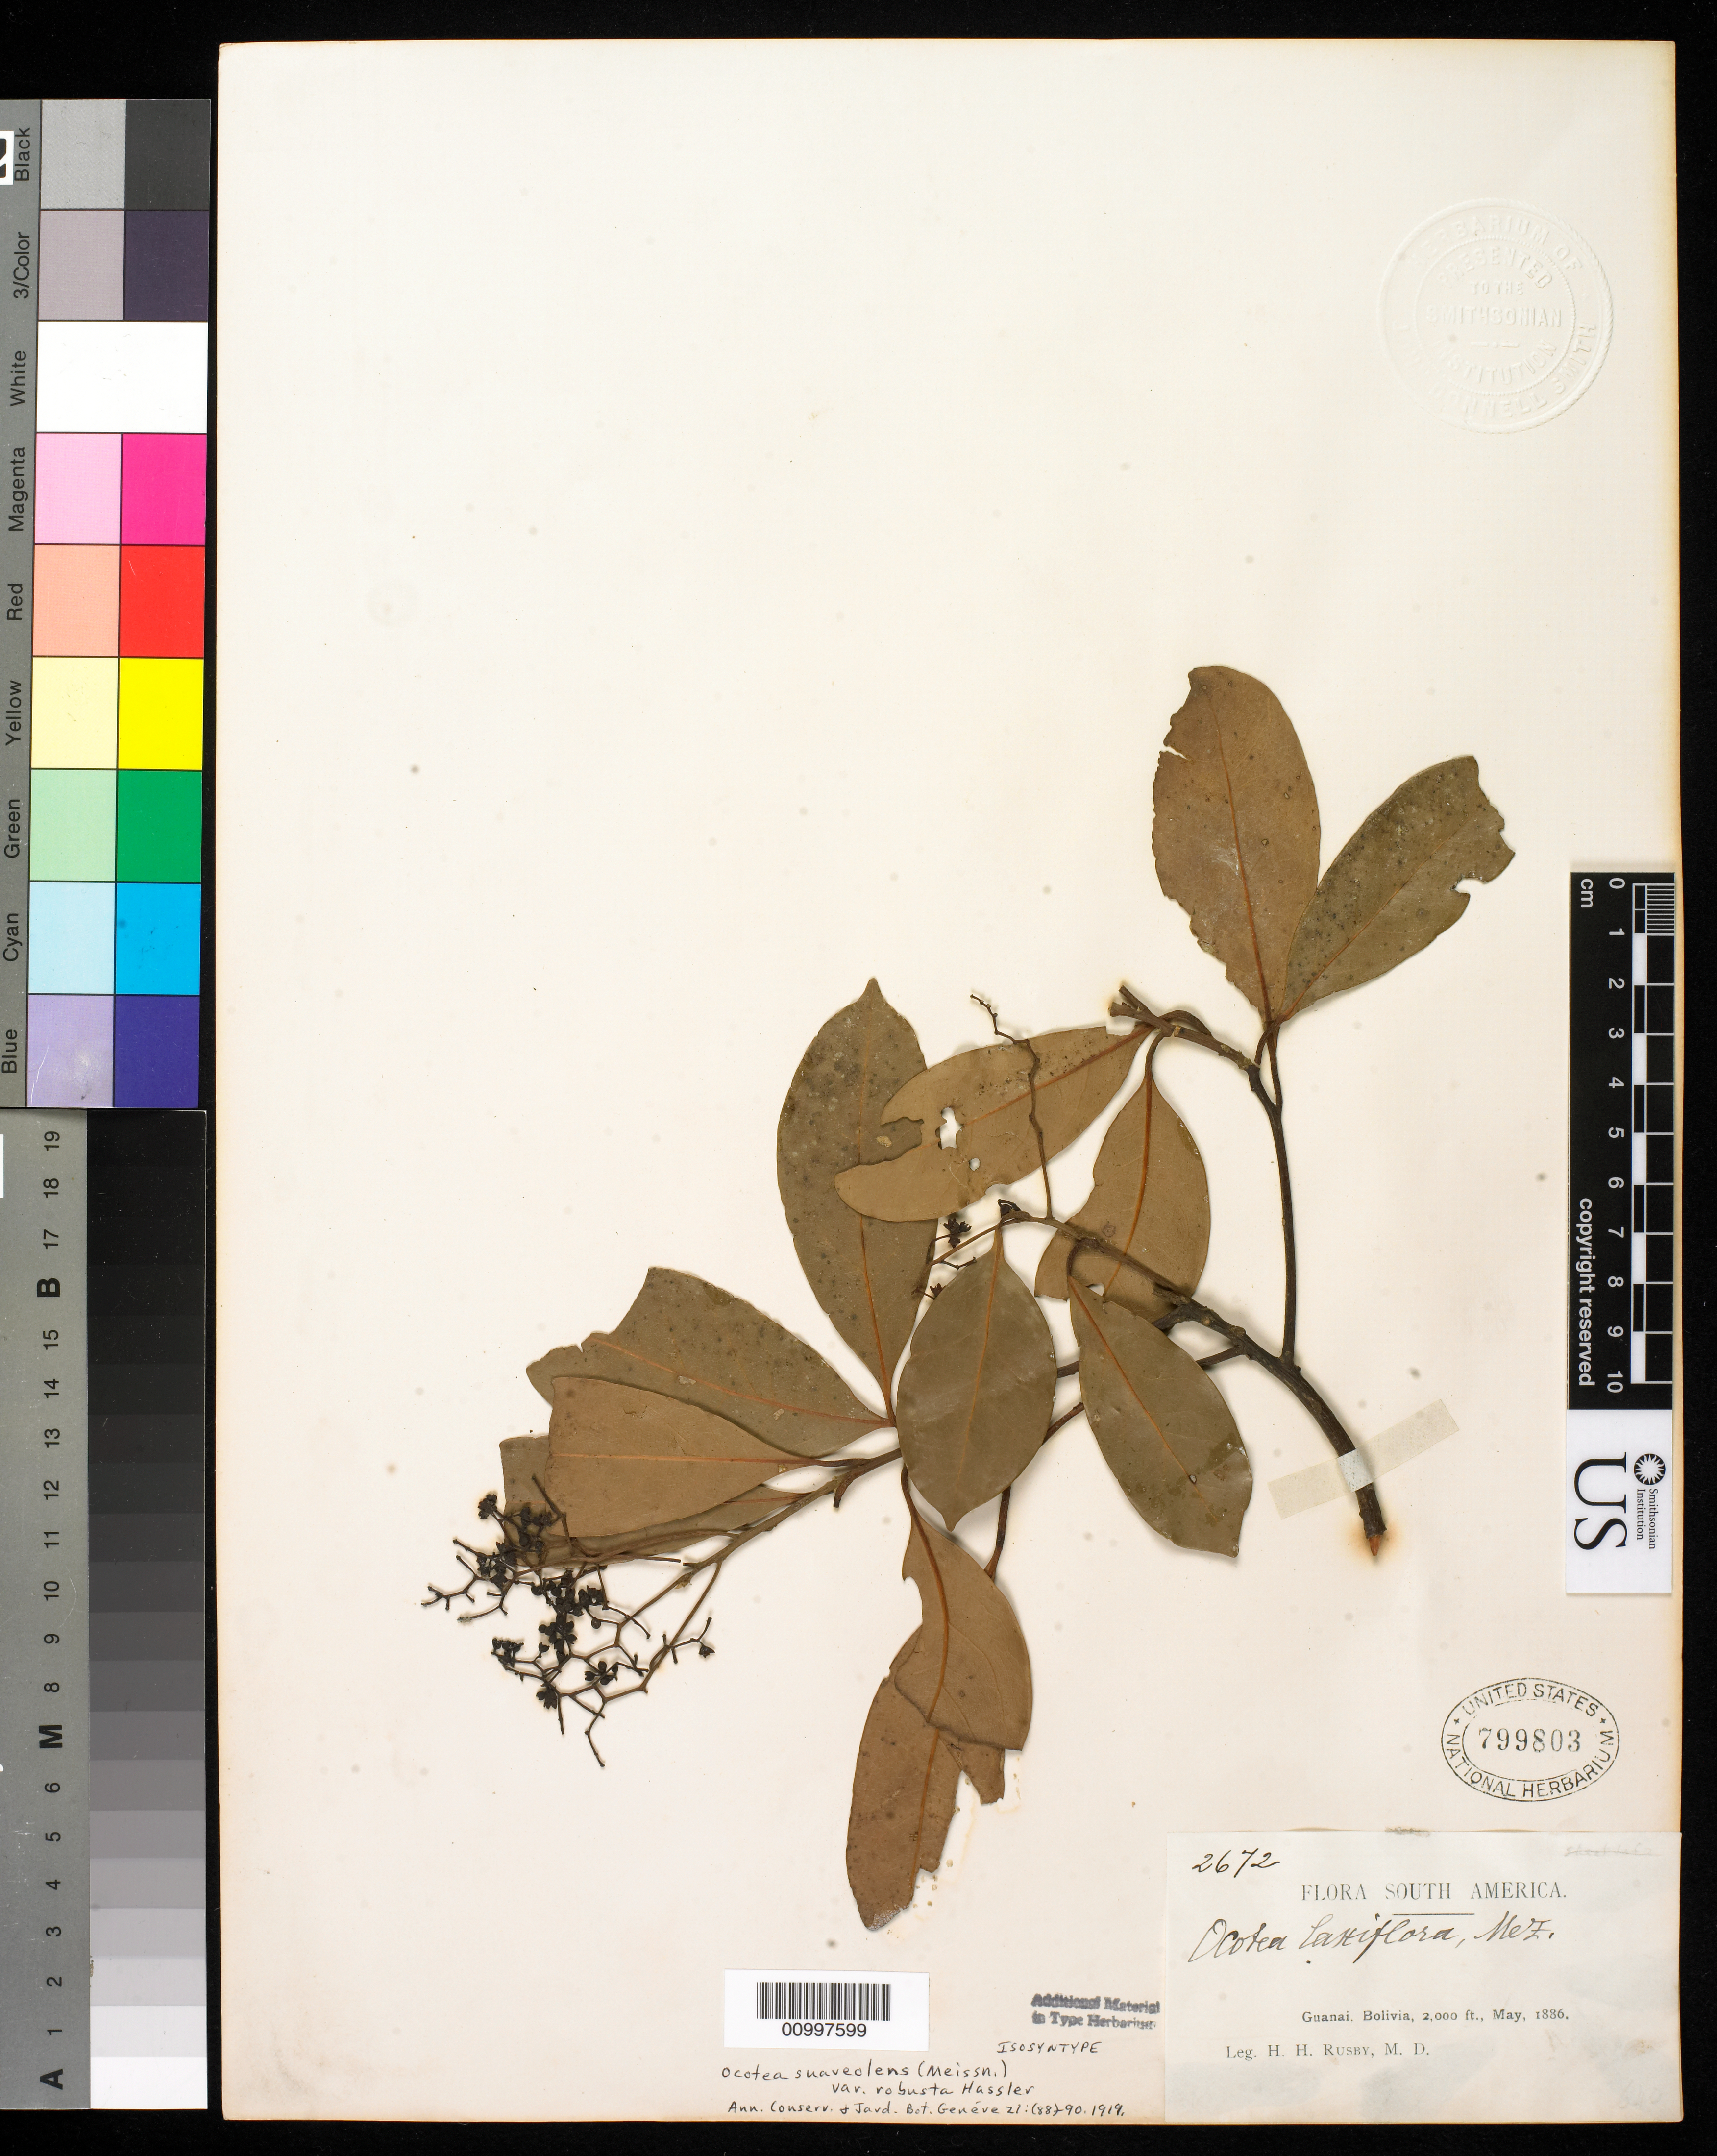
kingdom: Plantae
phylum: Tracheophyta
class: Magnoliopsida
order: Laurales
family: Lauraceae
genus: Ocotea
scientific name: Ocotea suaveolens var. robusta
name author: Hassl.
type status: Isosyntype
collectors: H. H. Rusby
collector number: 2672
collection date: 1886-05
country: Bolivia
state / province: La Páz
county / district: Larecaja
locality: Guanay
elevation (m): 610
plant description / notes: Specimen ex John Donnell Smith herbarium.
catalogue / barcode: US 799803